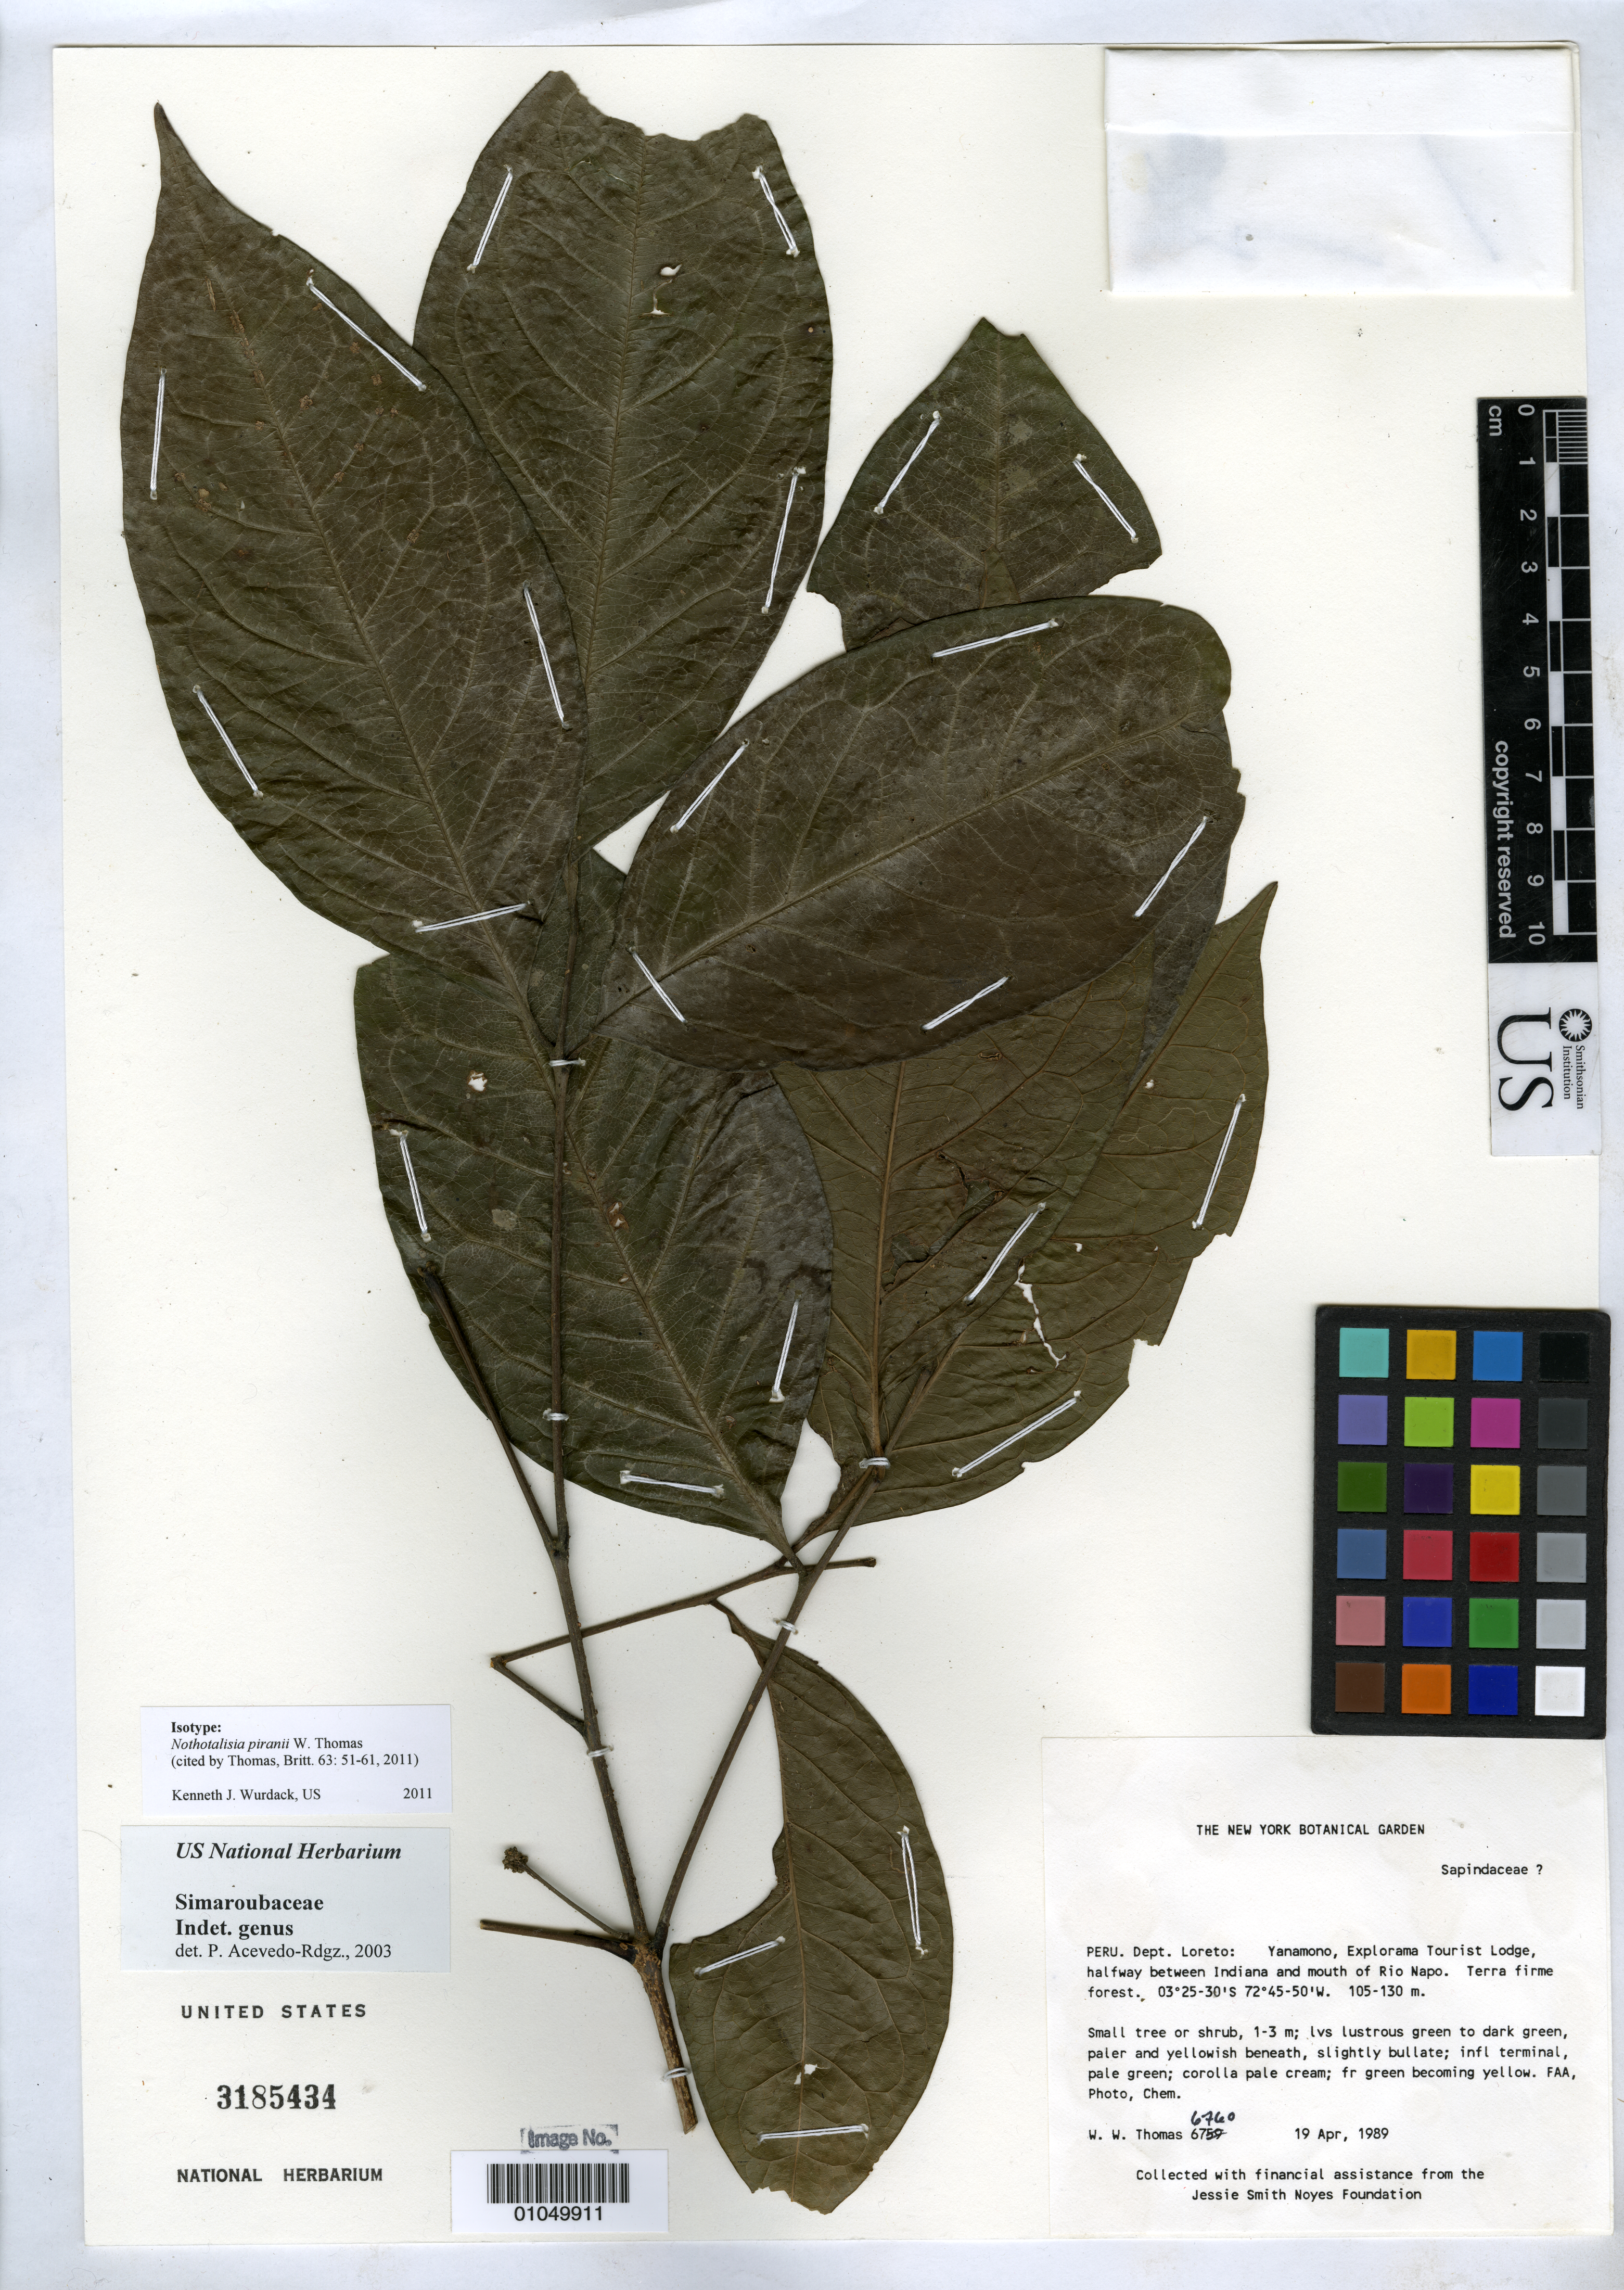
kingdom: Plantae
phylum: Tracheophyta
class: Magnoliopsida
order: Picramniales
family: Picramniaceae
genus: Nothotalisia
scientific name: Nothotalisia piranii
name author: W.W. Thomas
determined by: Wurdack, Kenneth J., (US), Smithsonian Institution - National Museum of Natural History (UNITED STATES)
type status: Isotype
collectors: W. W. Thomas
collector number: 6760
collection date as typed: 19 Apr 1989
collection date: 1989-04-19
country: Peru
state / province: Loreto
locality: Dept. Loreto: Yanamono, Explorama Tourist Lodge, halfway between Indiana and mouth of Rio Napo.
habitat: Terra firme forest.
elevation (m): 105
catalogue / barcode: US 3185434